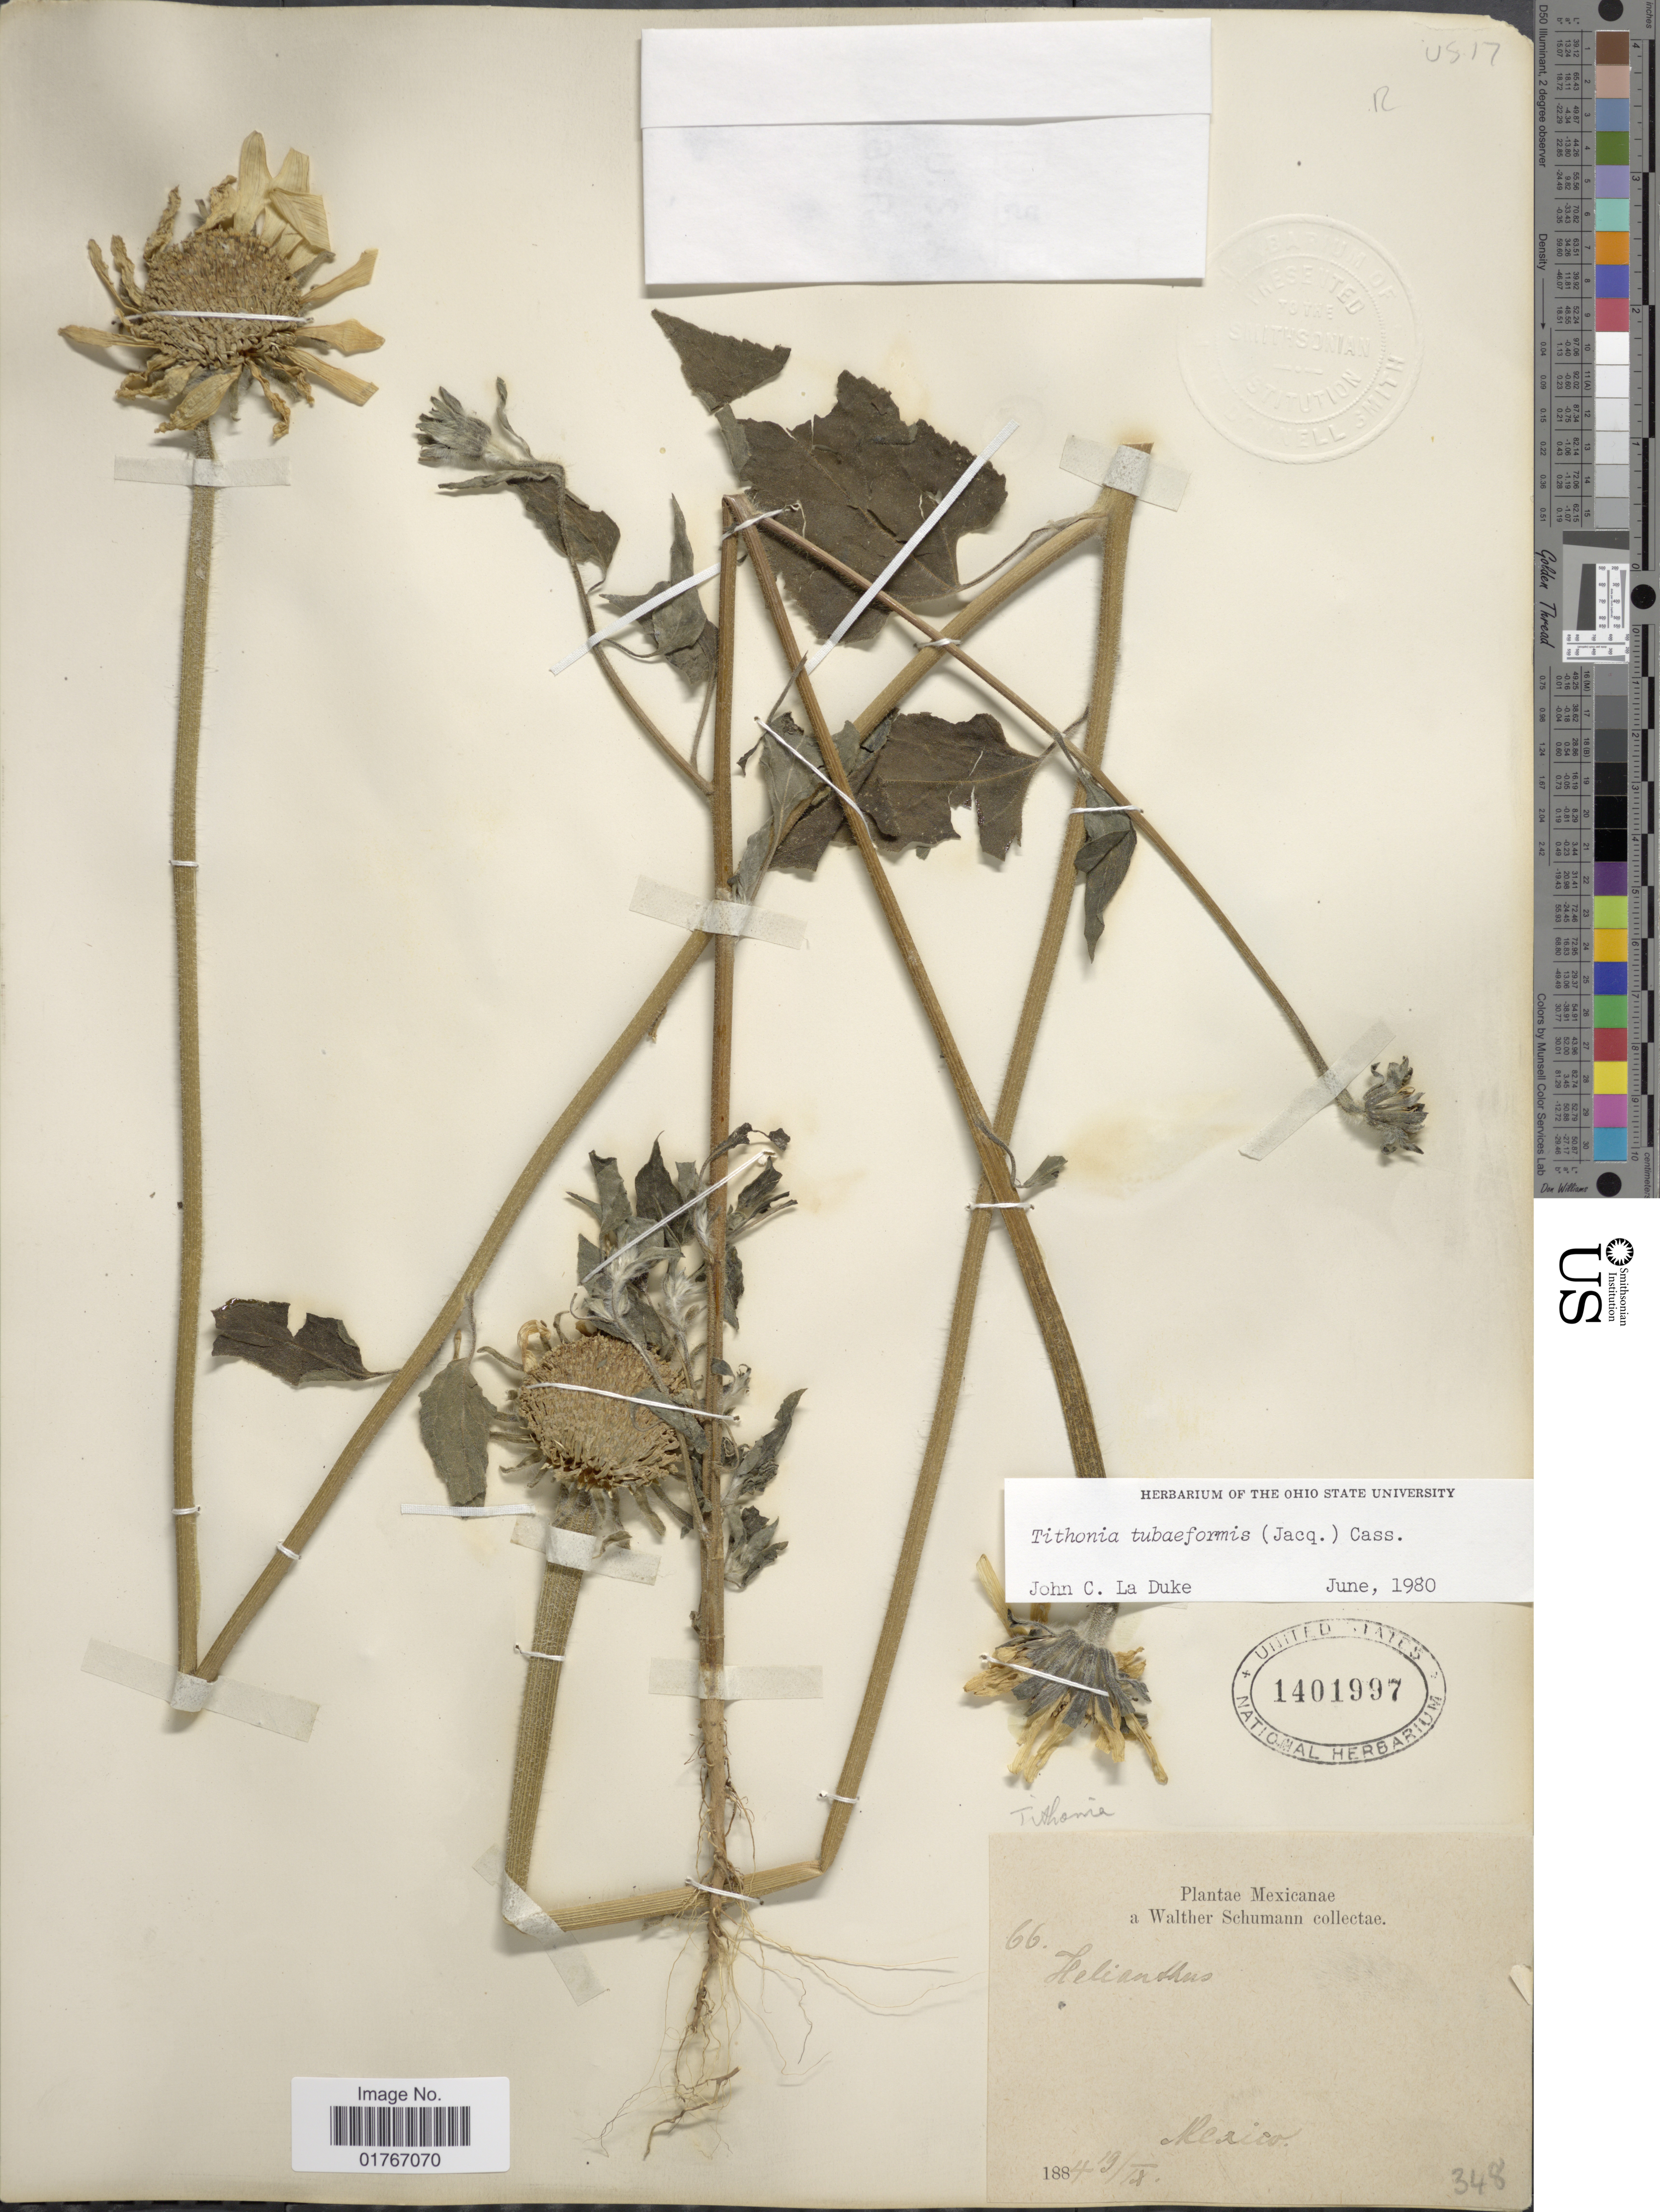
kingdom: Plantae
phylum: Tracheophyta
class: Magnoliopsida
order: Asterales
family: Asteraceae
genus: Tithonia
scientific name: Tithonia tubaeformis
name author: (Jacq.) Cass.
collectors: W. Schumann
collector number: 66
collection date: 1884-09-19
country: Mexico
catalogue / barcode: US 1401997